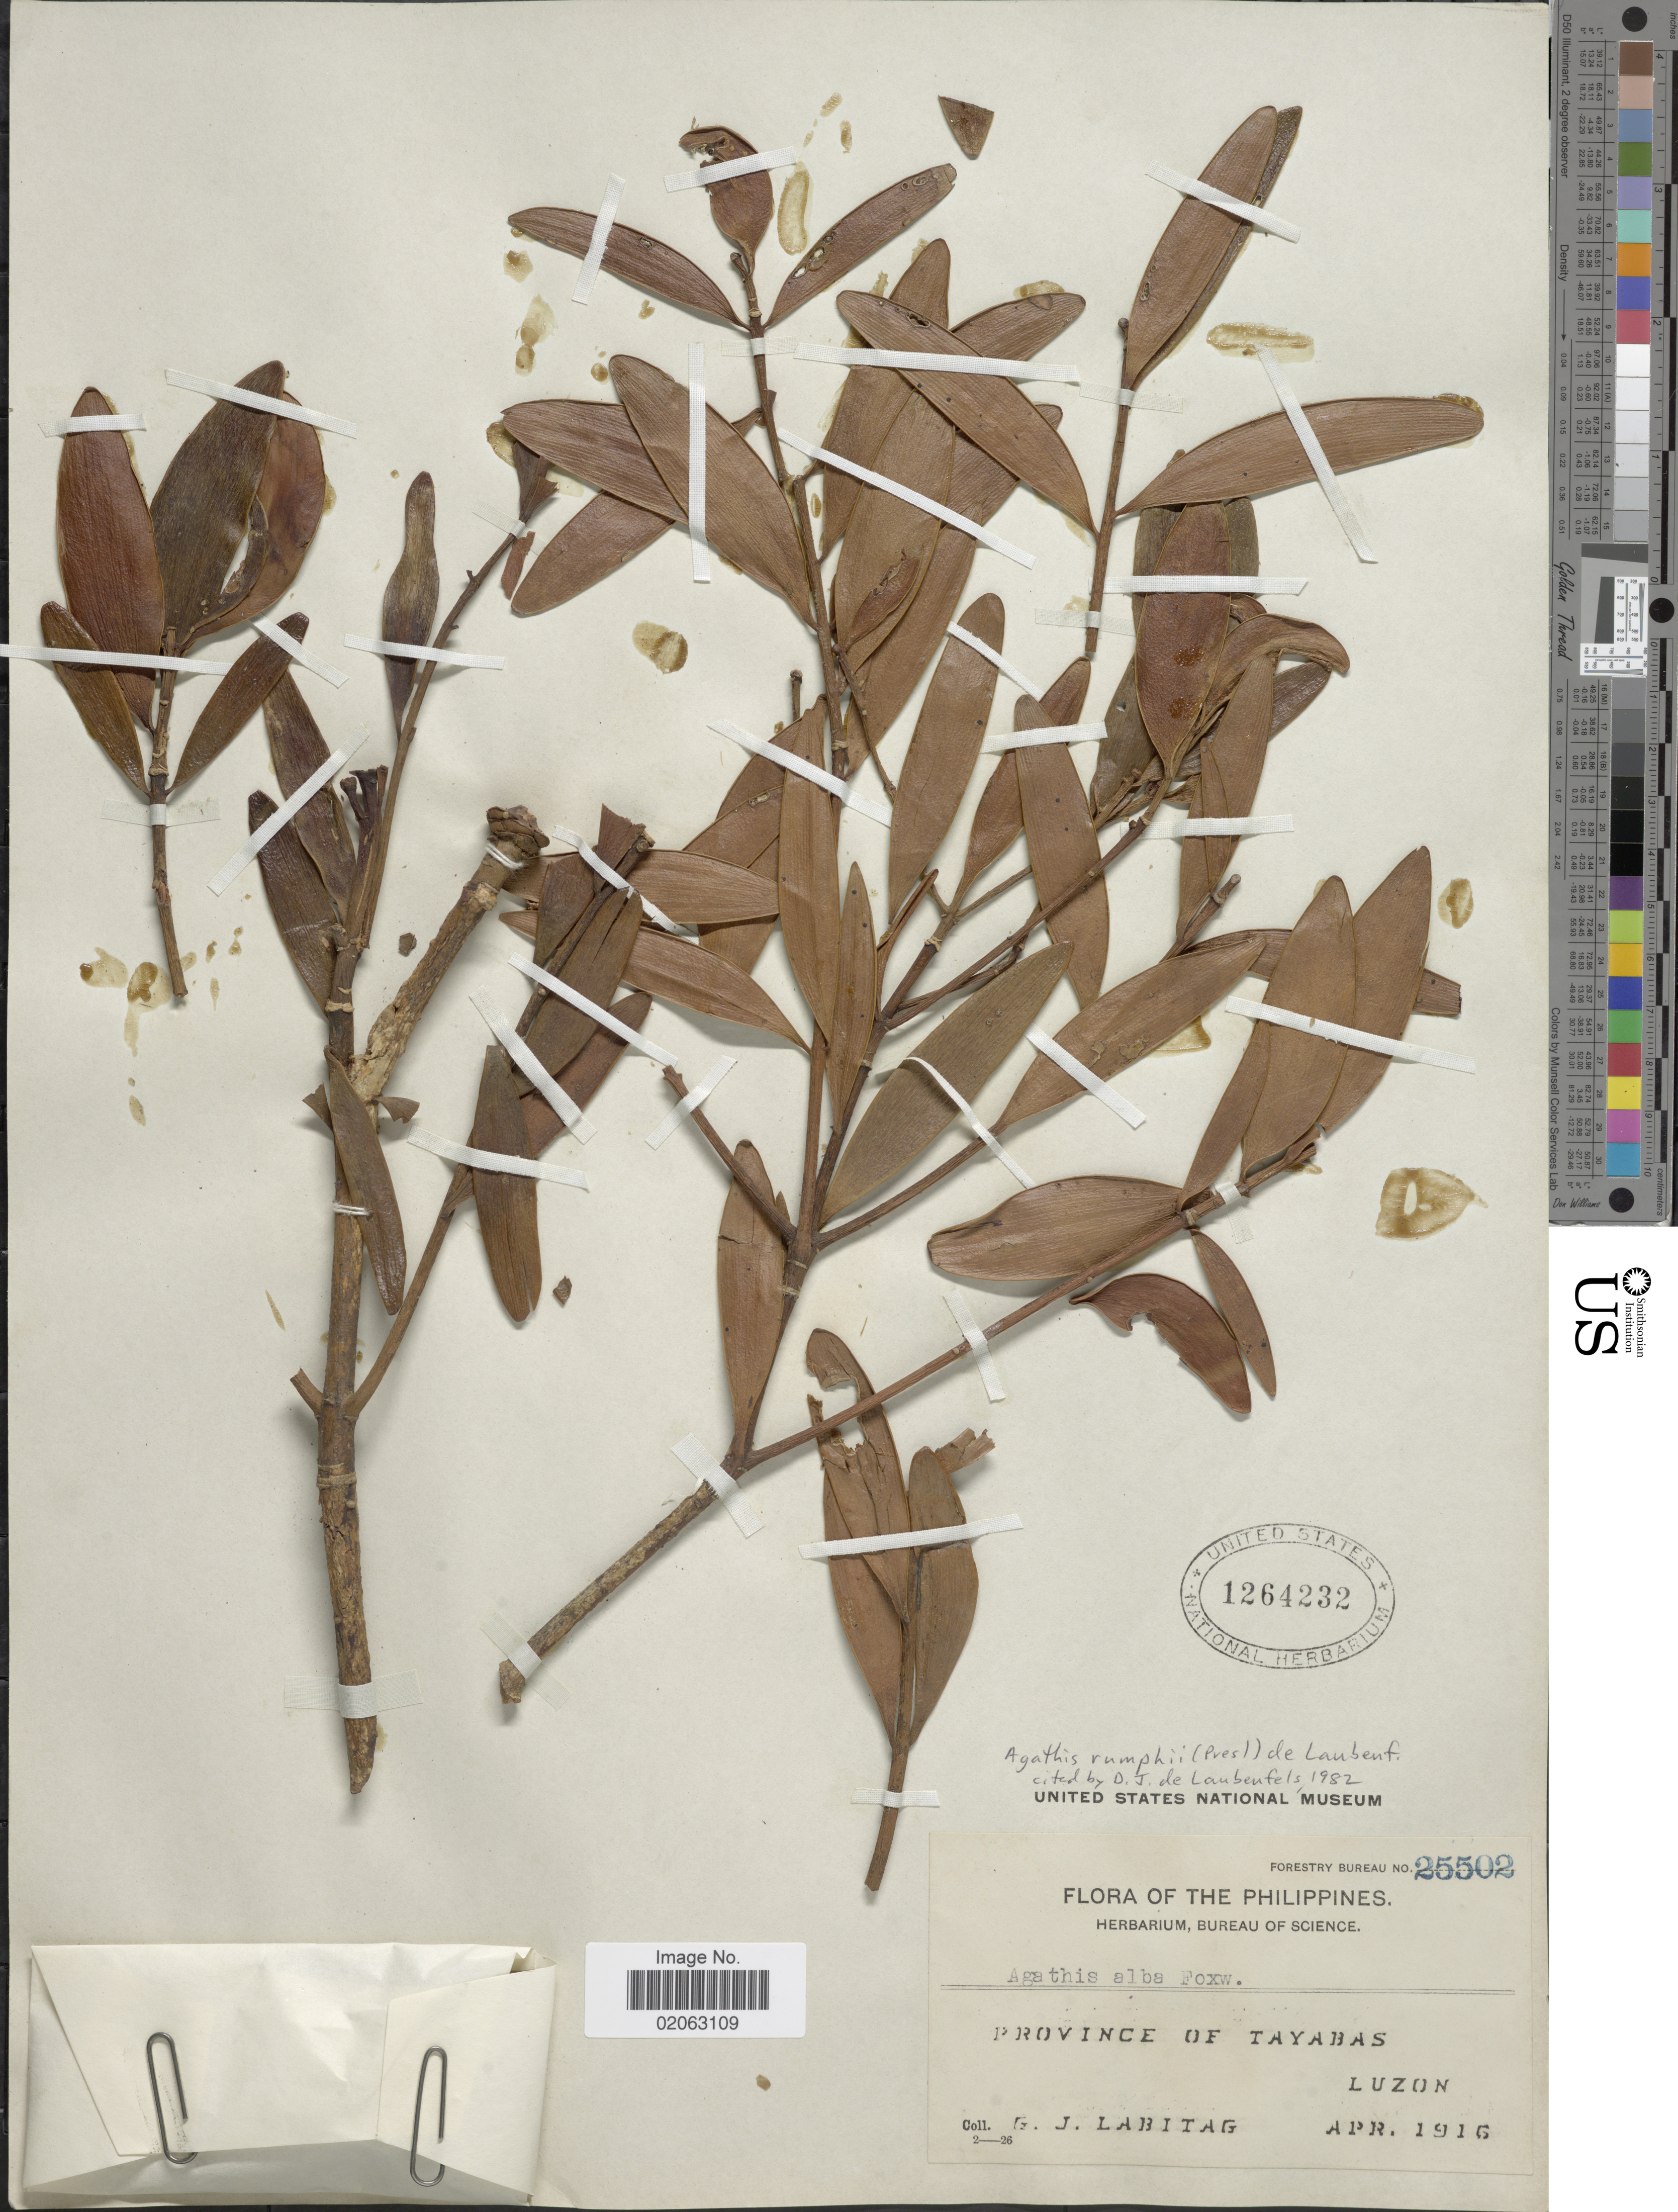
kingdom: Plantae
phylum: Tracheophyta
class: Pinopsida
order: Pinales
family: Araucariaceae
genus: Agathis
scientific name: Agathis rumphii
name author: (C. Presl)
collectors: G. Labitag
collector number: Forestry Bureau 25502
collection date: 1916-04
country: Philippines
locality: Province of Tayabas, Luzon.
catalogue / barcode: US 1264232